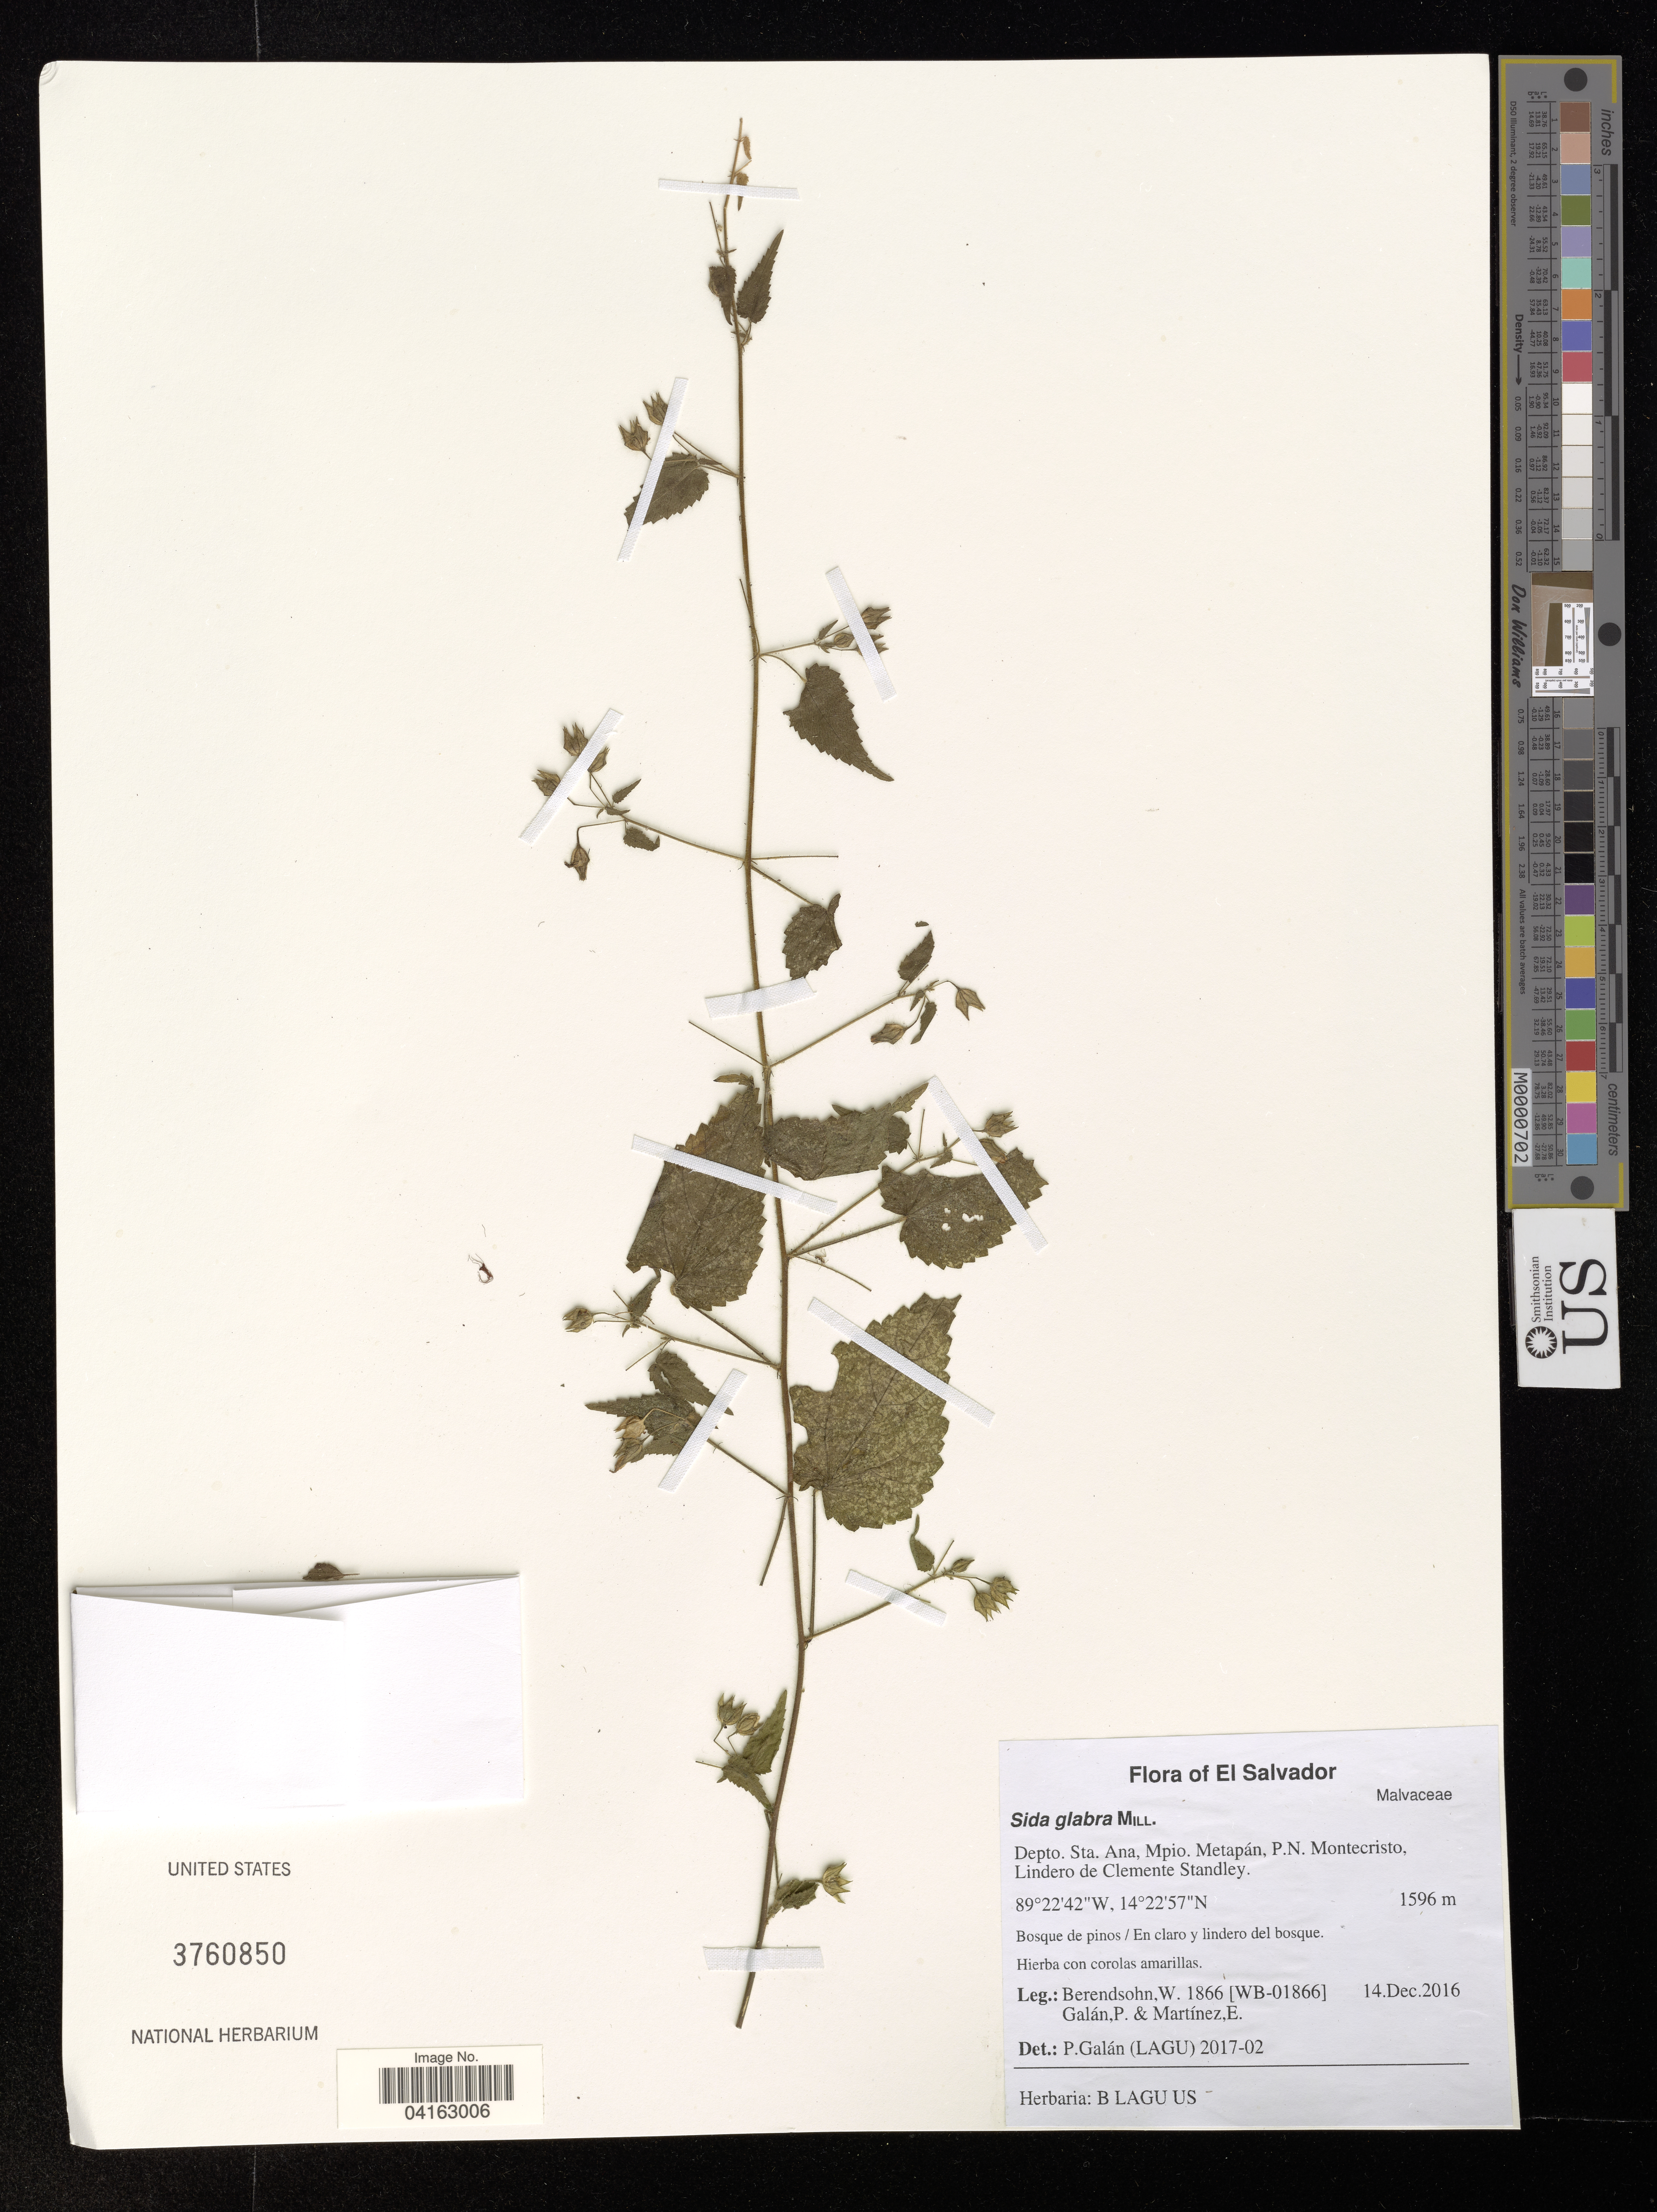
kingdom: Plantae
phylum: Tracheophyta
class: Magnoliopsida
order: Malvales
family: Malvaceae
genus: Sida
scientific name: Sida glabra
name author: Mill.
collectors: P. Galan & E. Martínez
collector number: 1866 / [WB-01866]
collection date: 2016-12-14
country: El Salvador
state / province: Santa Ana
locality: Depto. Sta. Ana, Mpio. Metapán, P.N. Montecristo, Lindero de Clemente Standley.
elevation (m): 1596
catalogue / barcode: US 3760850